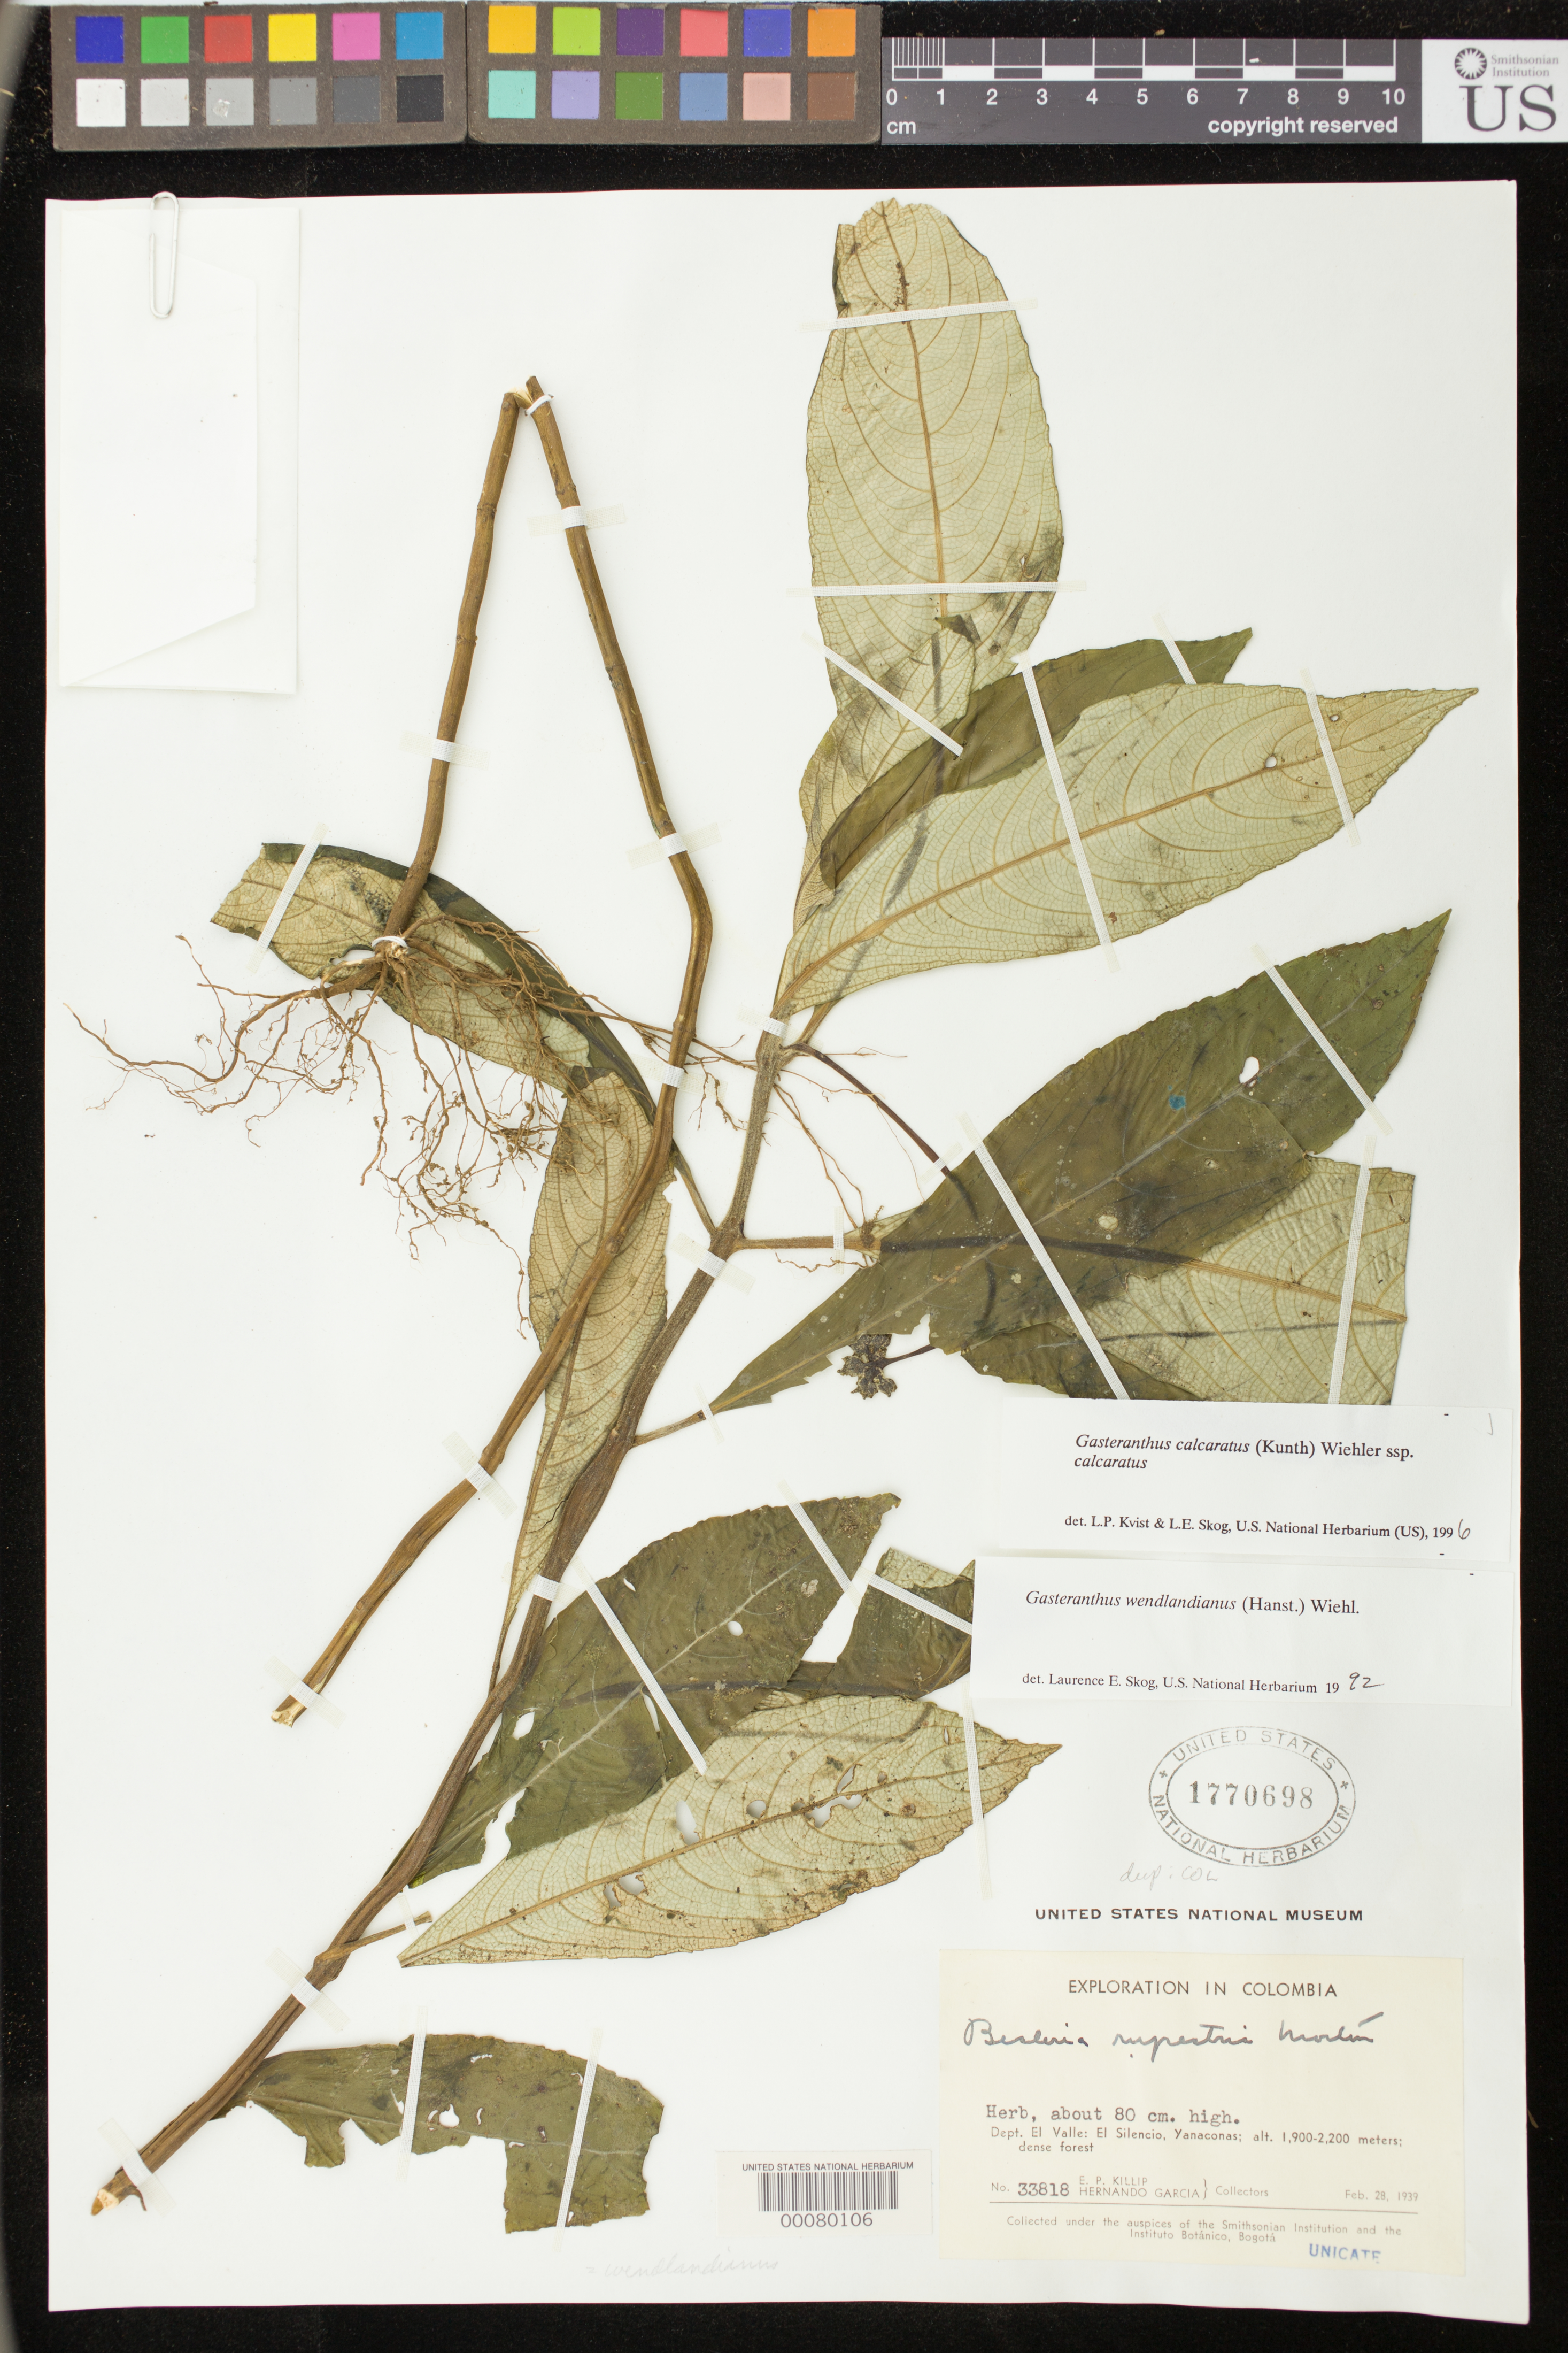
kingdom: Plantae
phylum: Tracheophyta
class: Magnoliopsida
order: Lamiales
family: Gesneriaceae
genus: Gasteranthus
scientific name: Gasteranthus calcaratus subsp. calcaratus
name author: (Kunth) Wiehler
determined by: Skog, Laurence E.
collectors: E. P. Killip & H. Garcia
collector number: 33818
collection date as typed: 28 Feb 1939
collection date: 1939-02-28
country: Colombia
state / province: Valle del Cauca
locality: El Silencio, Yanaconas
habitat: Dense forest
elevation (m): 1900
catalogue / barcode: US 1770698